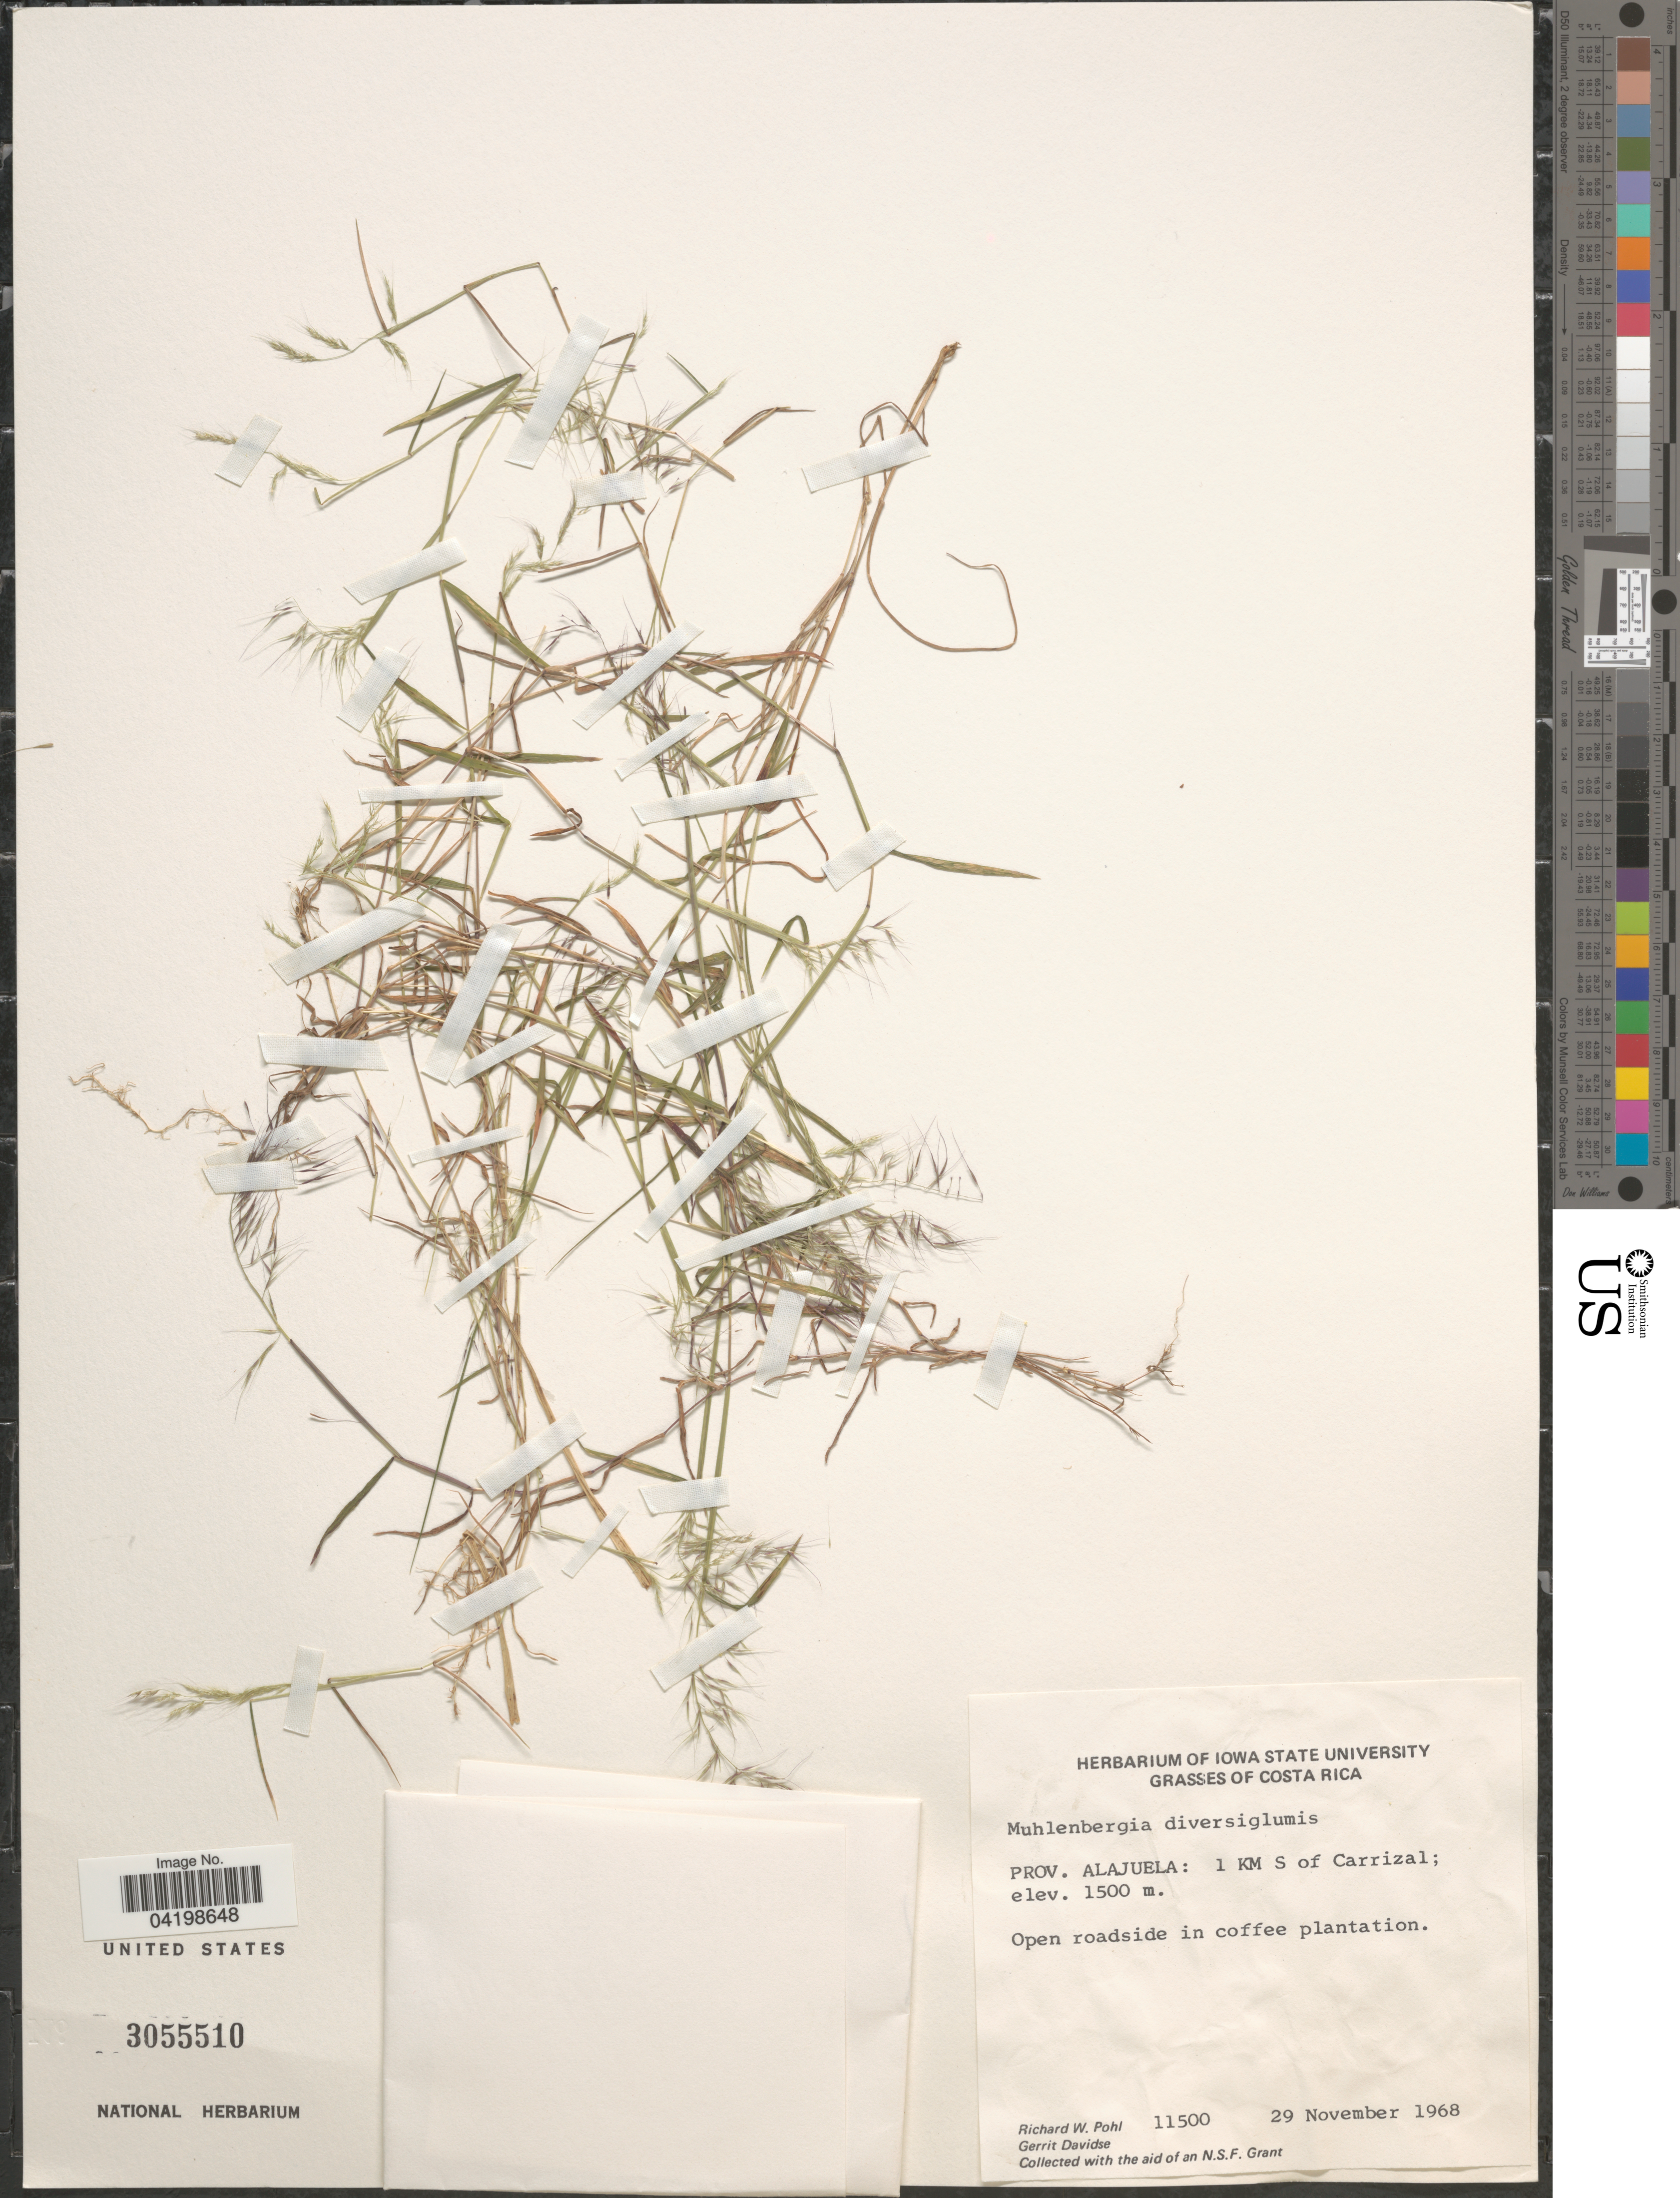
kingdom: Plantae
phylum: Tracheophyta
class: Liliopsida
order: Poales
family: Poaceae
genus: Muhlenbergia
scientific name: Muhlenbergia diversiglumis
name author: Trin.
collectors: R. W. Pohl, G. Davidse & N. Grant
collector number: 11500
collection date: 1968-11-29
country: Costa Rica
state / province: Alajuela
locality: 1 Km S of Carrizal.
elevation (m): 1500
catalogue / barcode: US 3055510